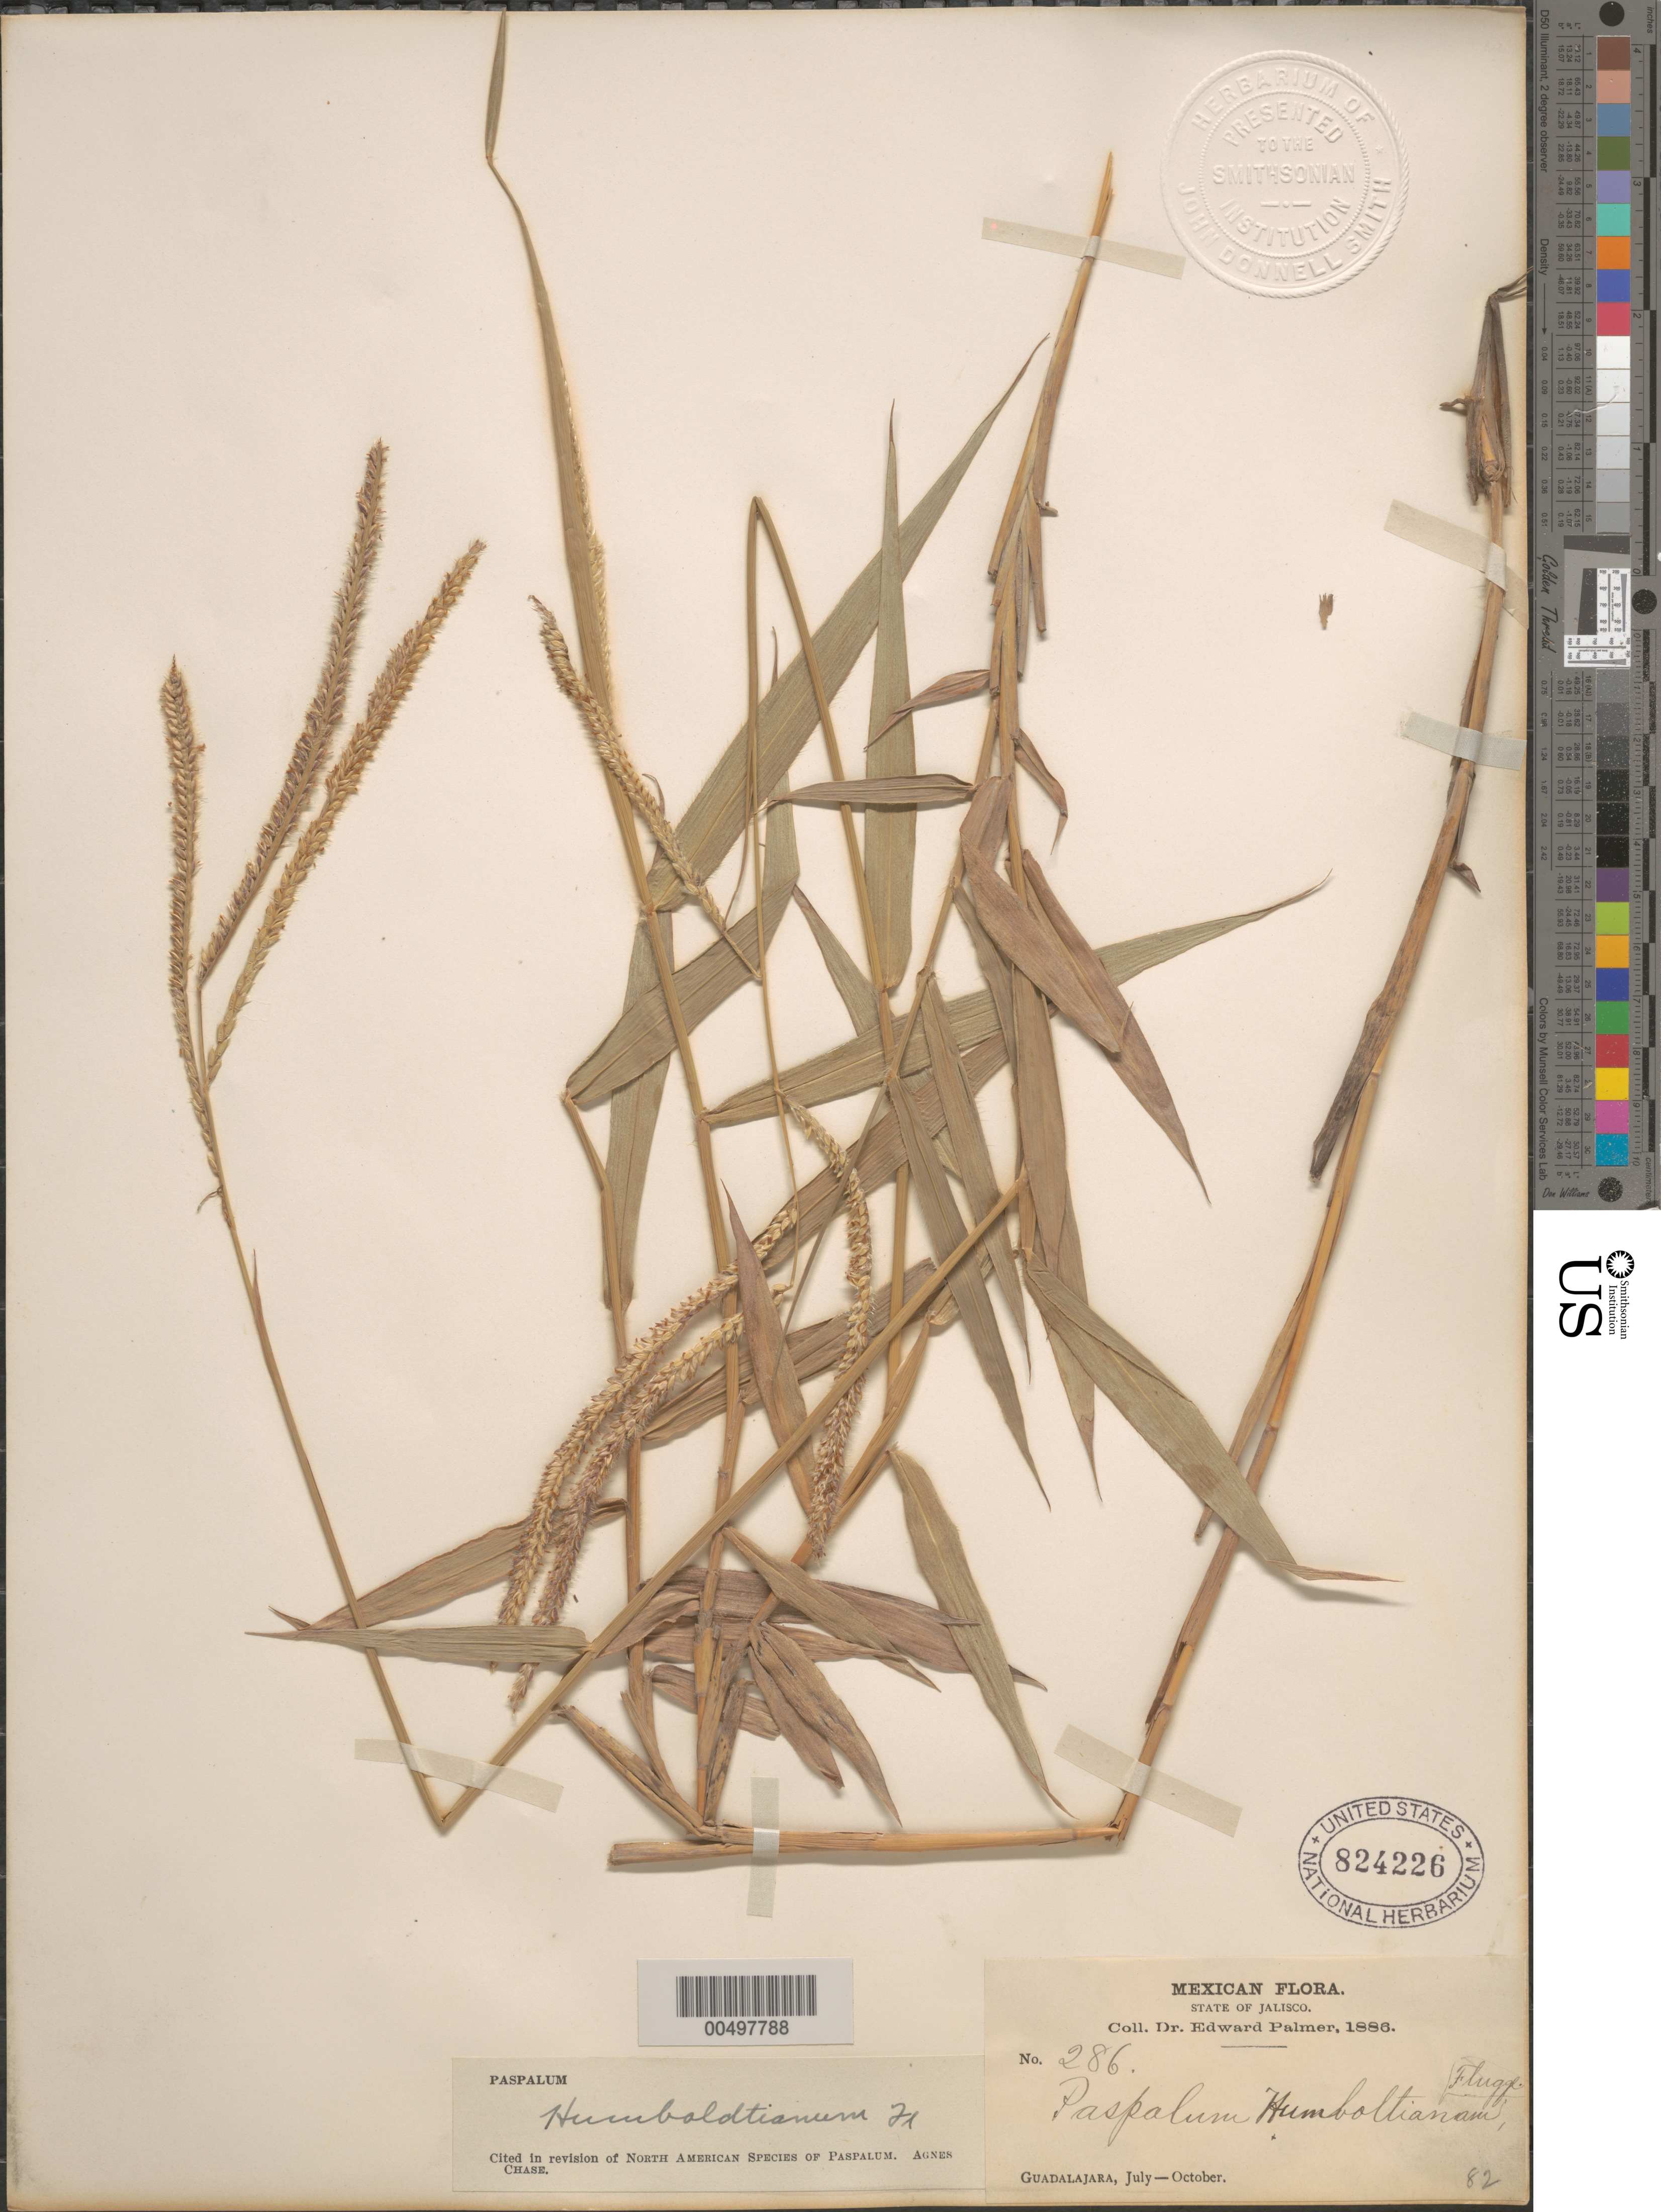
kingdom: Plantae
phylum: Tracheophyta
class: Liliopsida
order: Poales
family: Poaceae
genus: Paspalum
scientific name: Paspalum humboldtianum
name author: Flüggé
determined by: Chase, [M.] Agnes, (US)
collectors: E. Palmer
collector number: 286/82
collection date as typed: Jul 1886 to Oct 1886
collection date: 1886-07/1886-10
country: Mexico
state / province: Jalisco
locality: Guadalajara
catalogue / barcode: US 824226